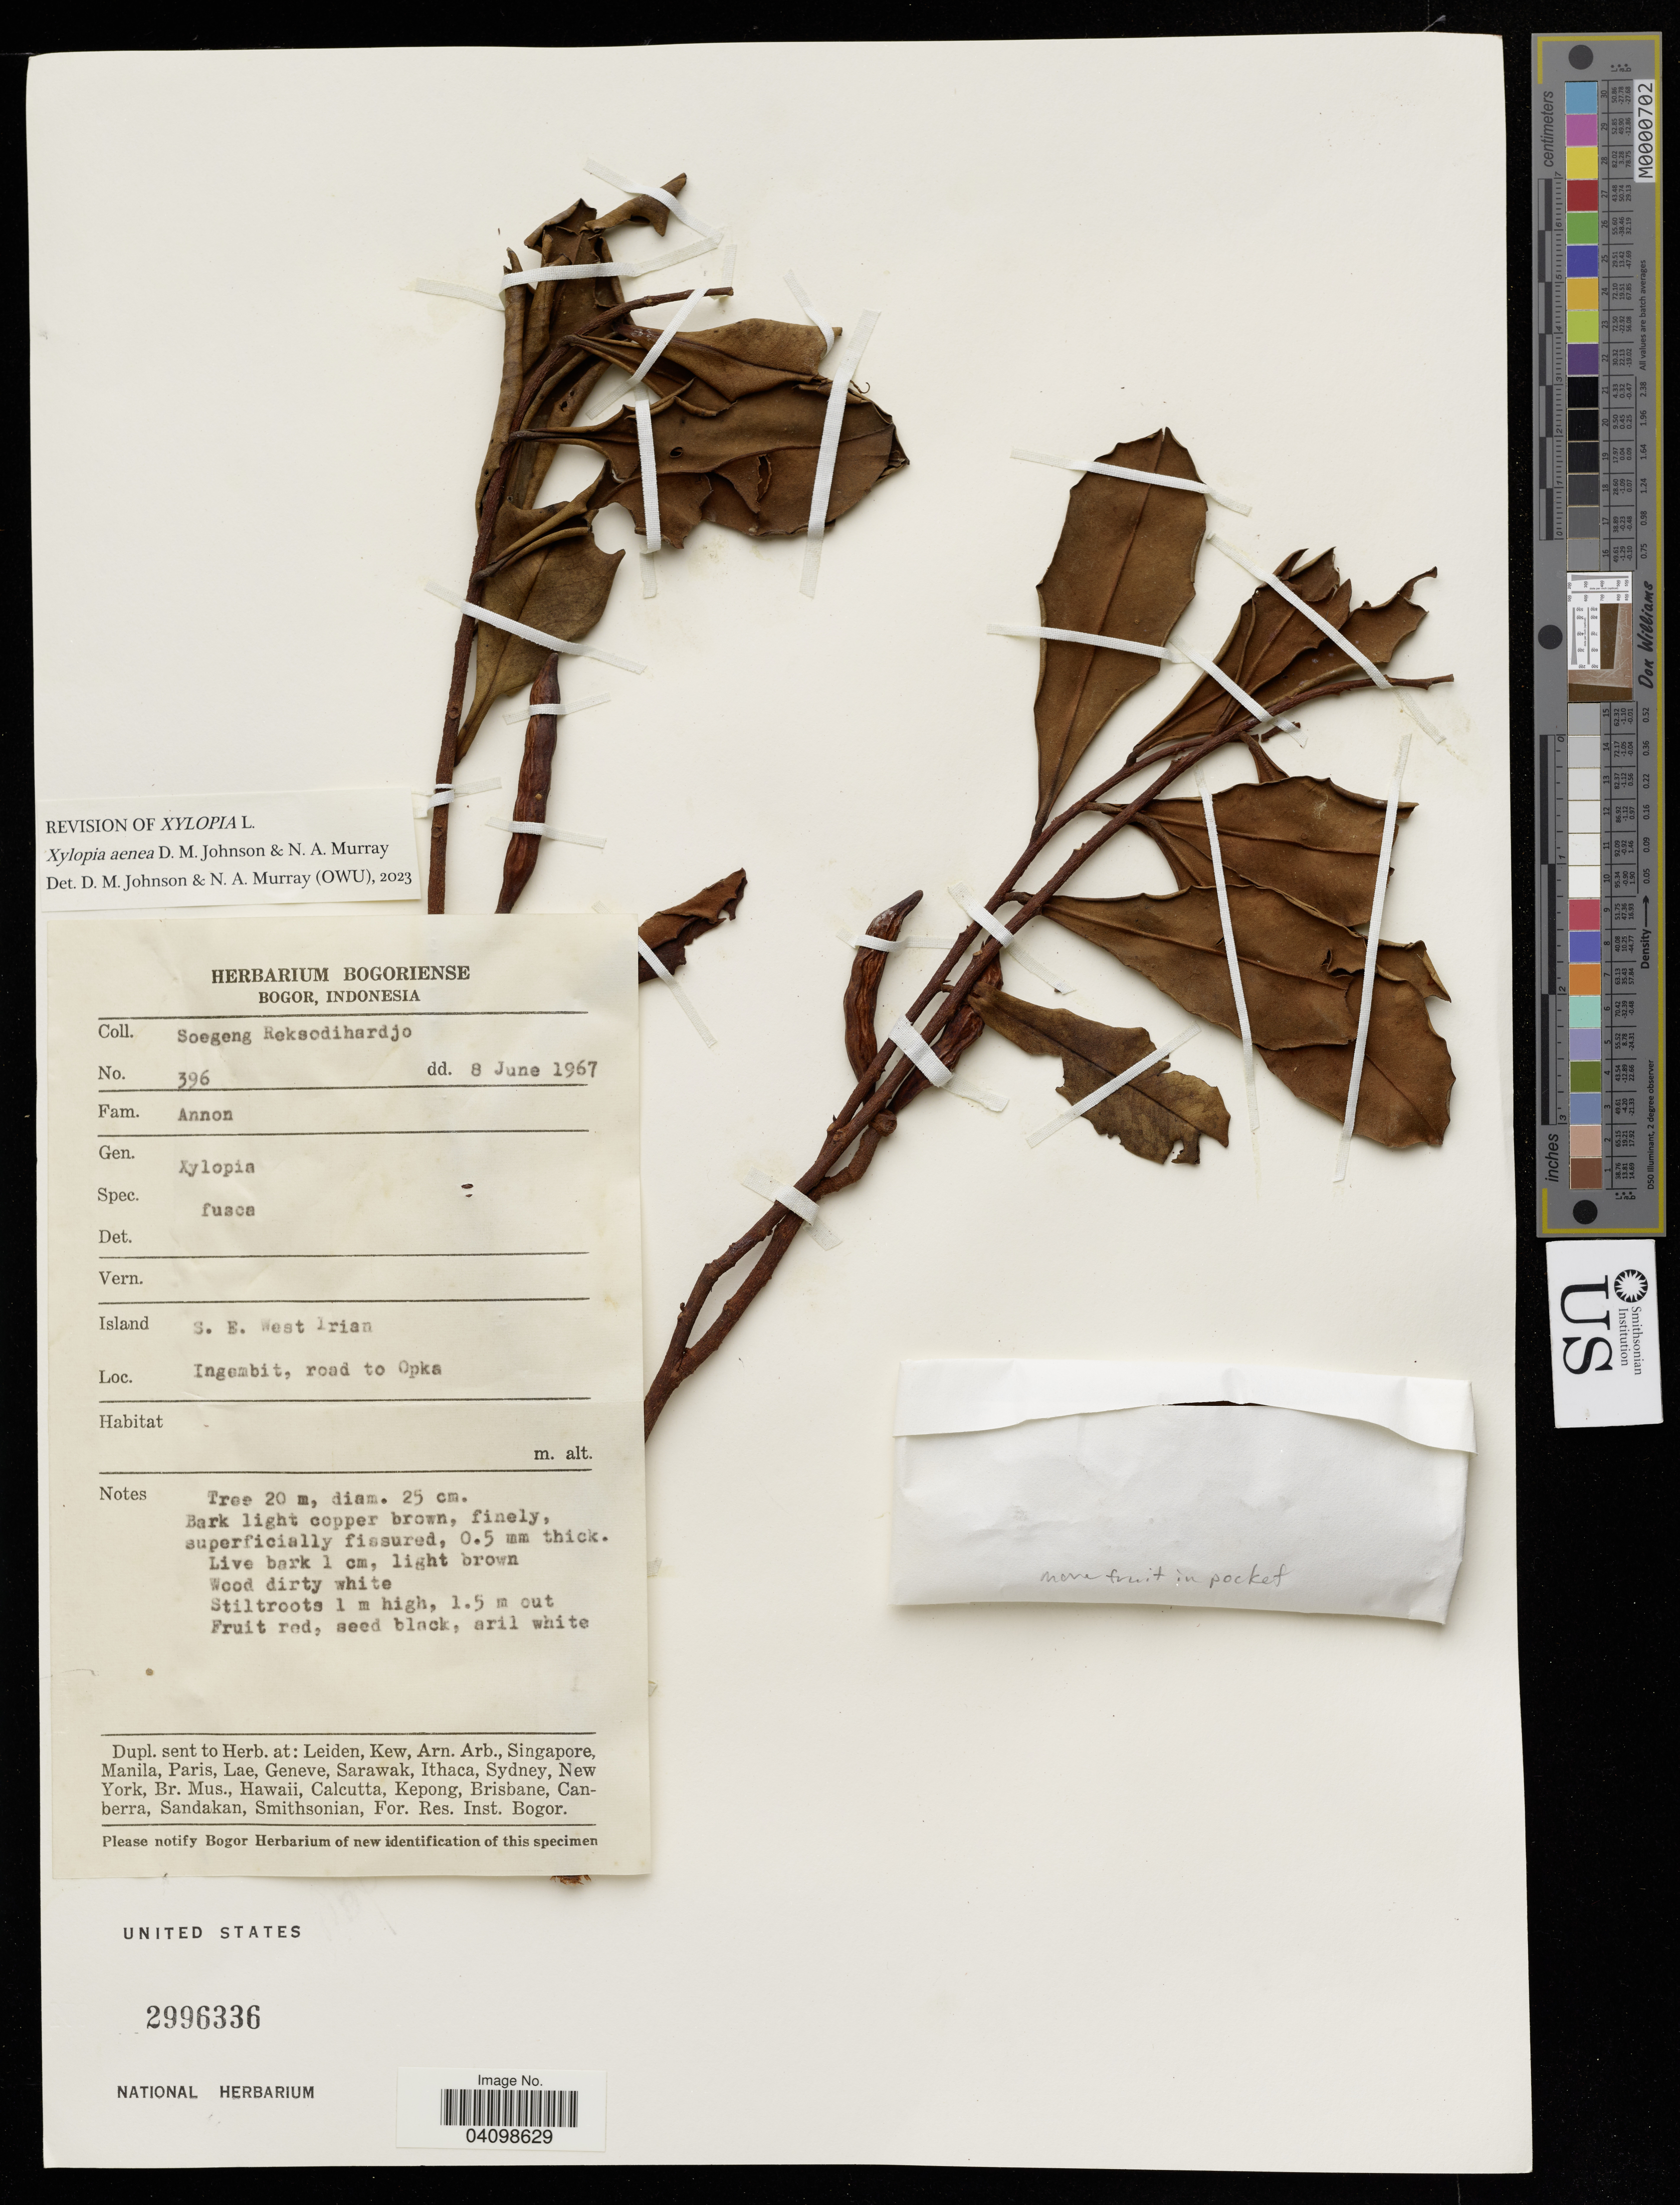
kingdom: Plantae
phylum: Tracheophyta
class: Magnoliopsida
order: Magnoliales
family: Annonaceae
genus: Xylopia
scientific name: Xylopia aenea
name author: D.M. Johnson & N.A. Murray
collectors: R. Soegeng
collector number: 396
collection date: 1967-06-08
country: Indonesia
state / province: Papua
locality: S. E. West Irian. Ingembit, road to Opka.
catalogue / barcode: US 2996336